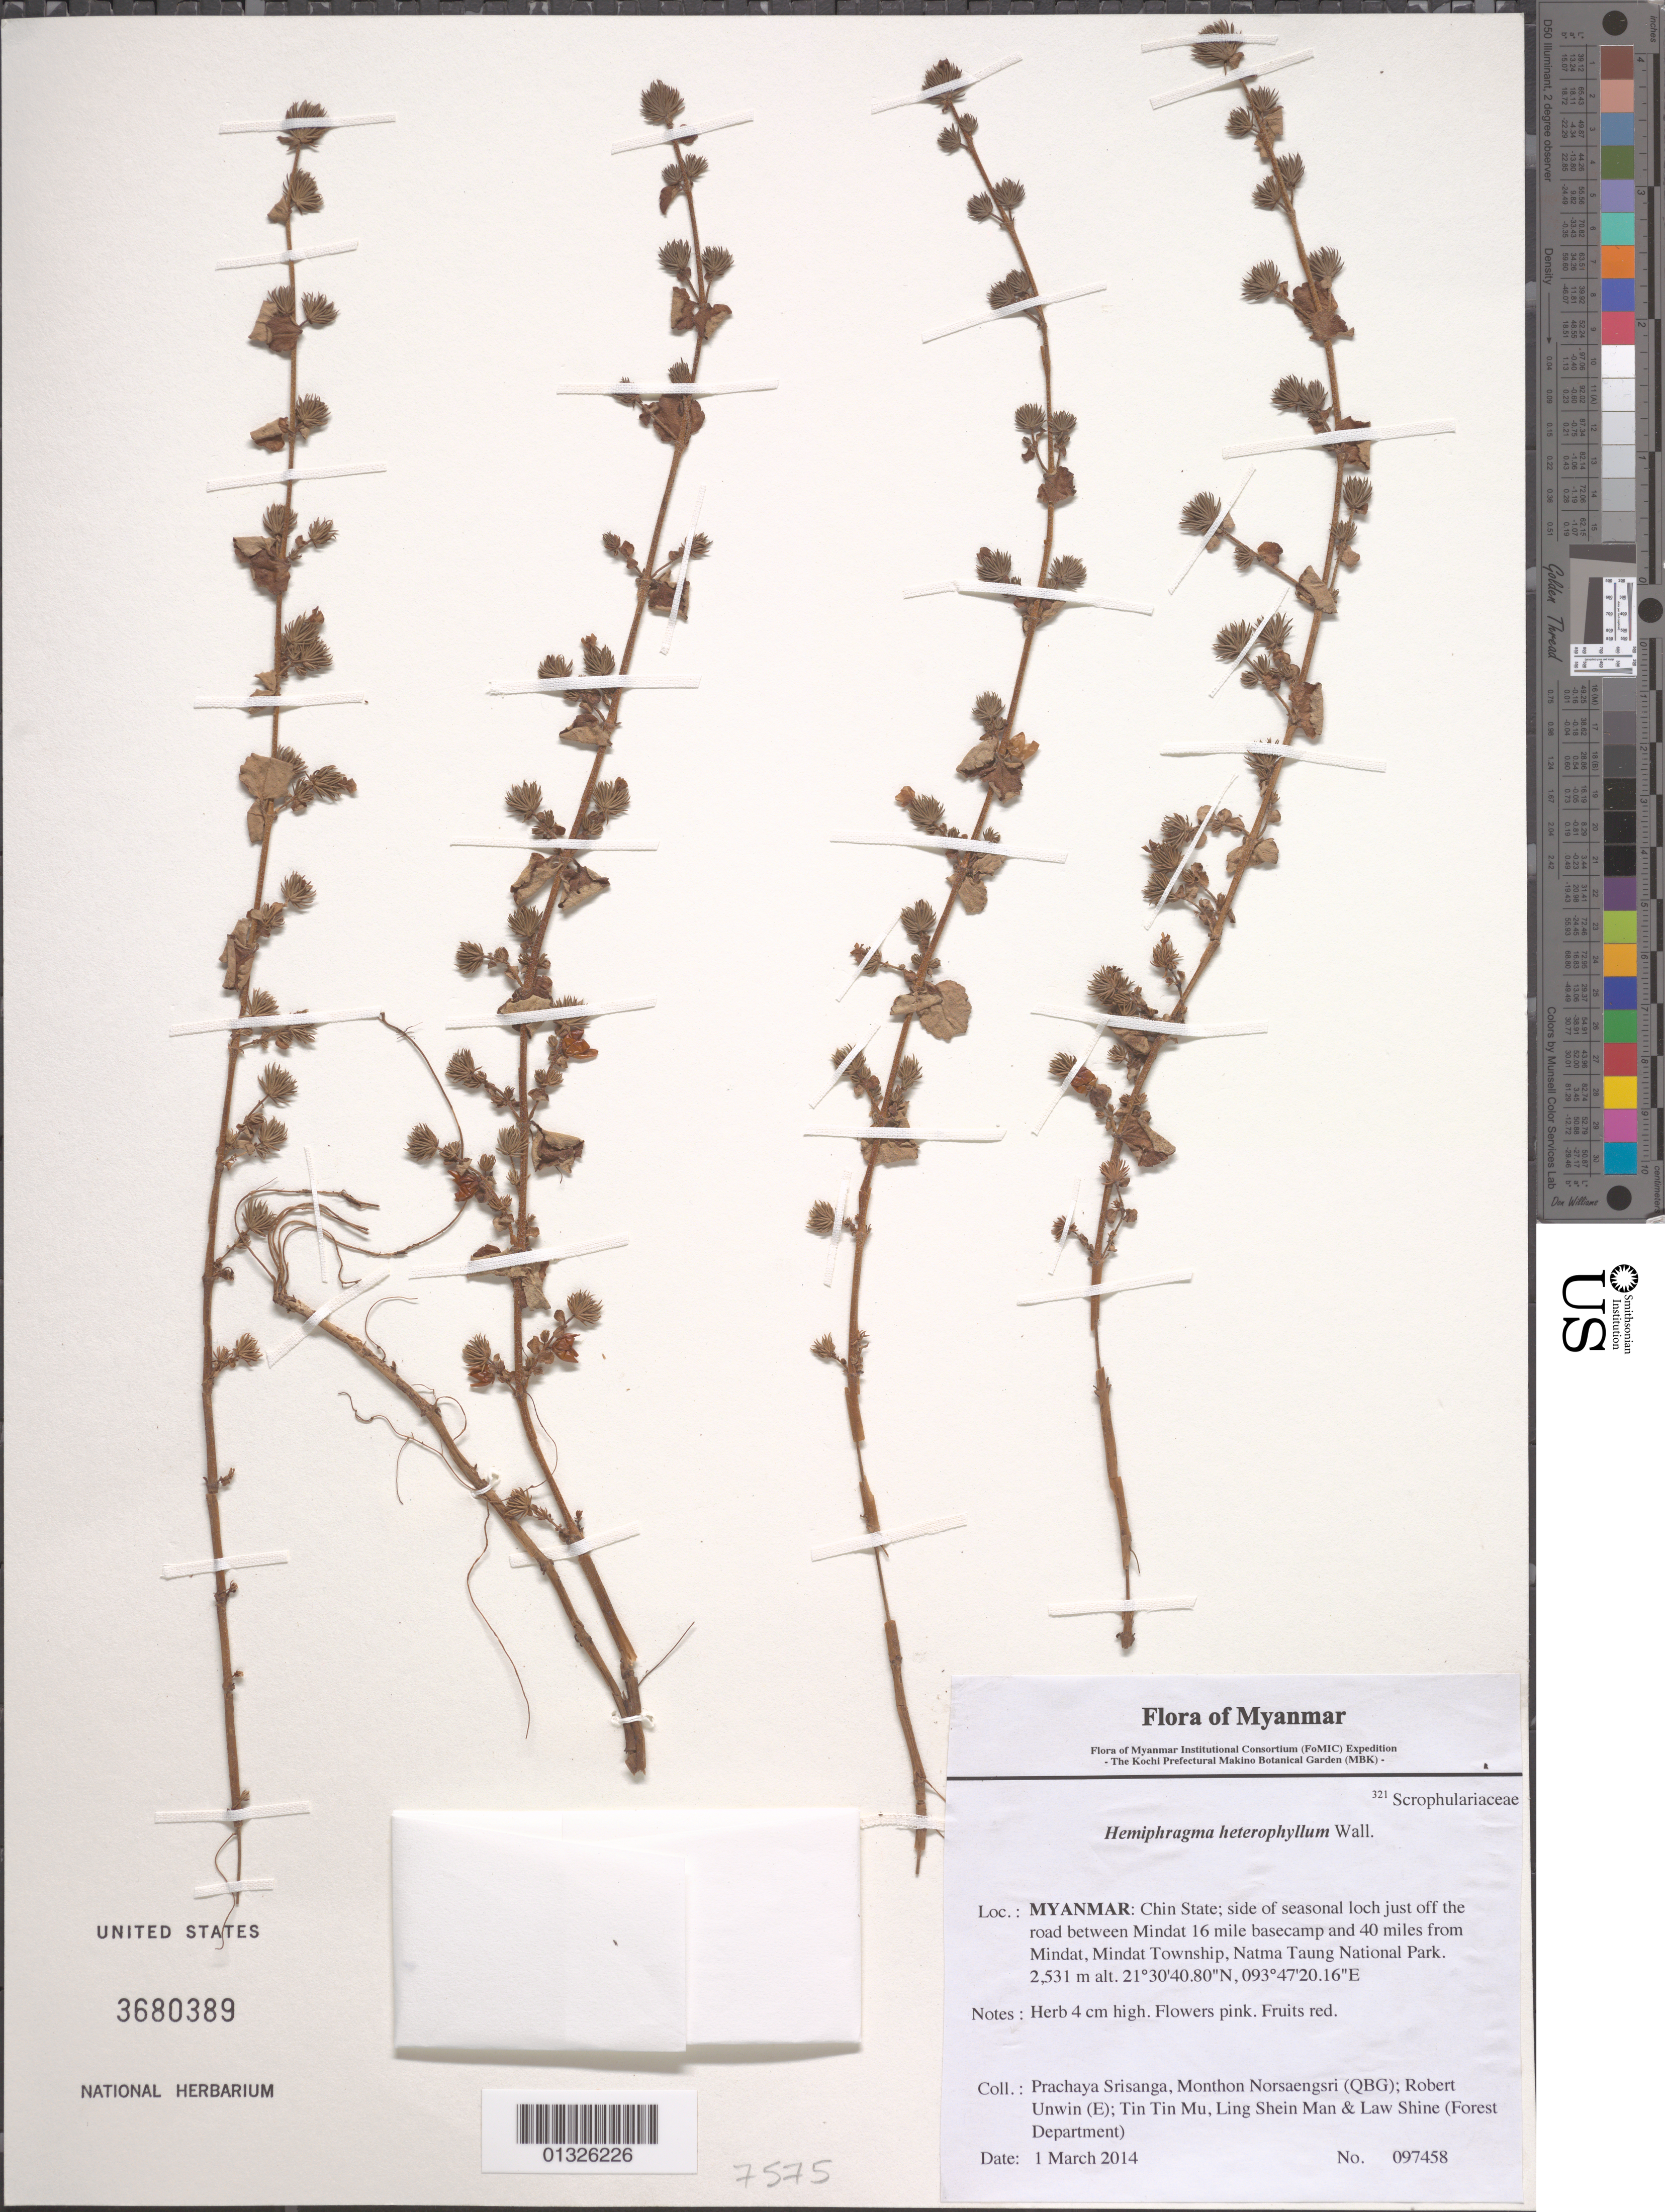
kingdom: Plantae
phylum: Tracheophyta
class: Magnoliopsida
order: Lamiales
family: Plantaginaceae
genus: Hemiphragma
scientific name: Hemiphragma heterophyllum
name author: Wall.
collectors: P. Srisanga, M. Norsaengsri, R. Unwin, Tin Tin Mu, Ling Shein Man & L. Shine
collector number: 97458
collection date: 2014-03-01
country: Myanmar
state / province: Chin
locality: Side of seasonal loch just off the road between Mindat 16 mile basecamp and 40 miles from Mindat, Mindat Township, Natma Taung National Park.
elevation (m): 2531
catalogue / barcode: US 3680389